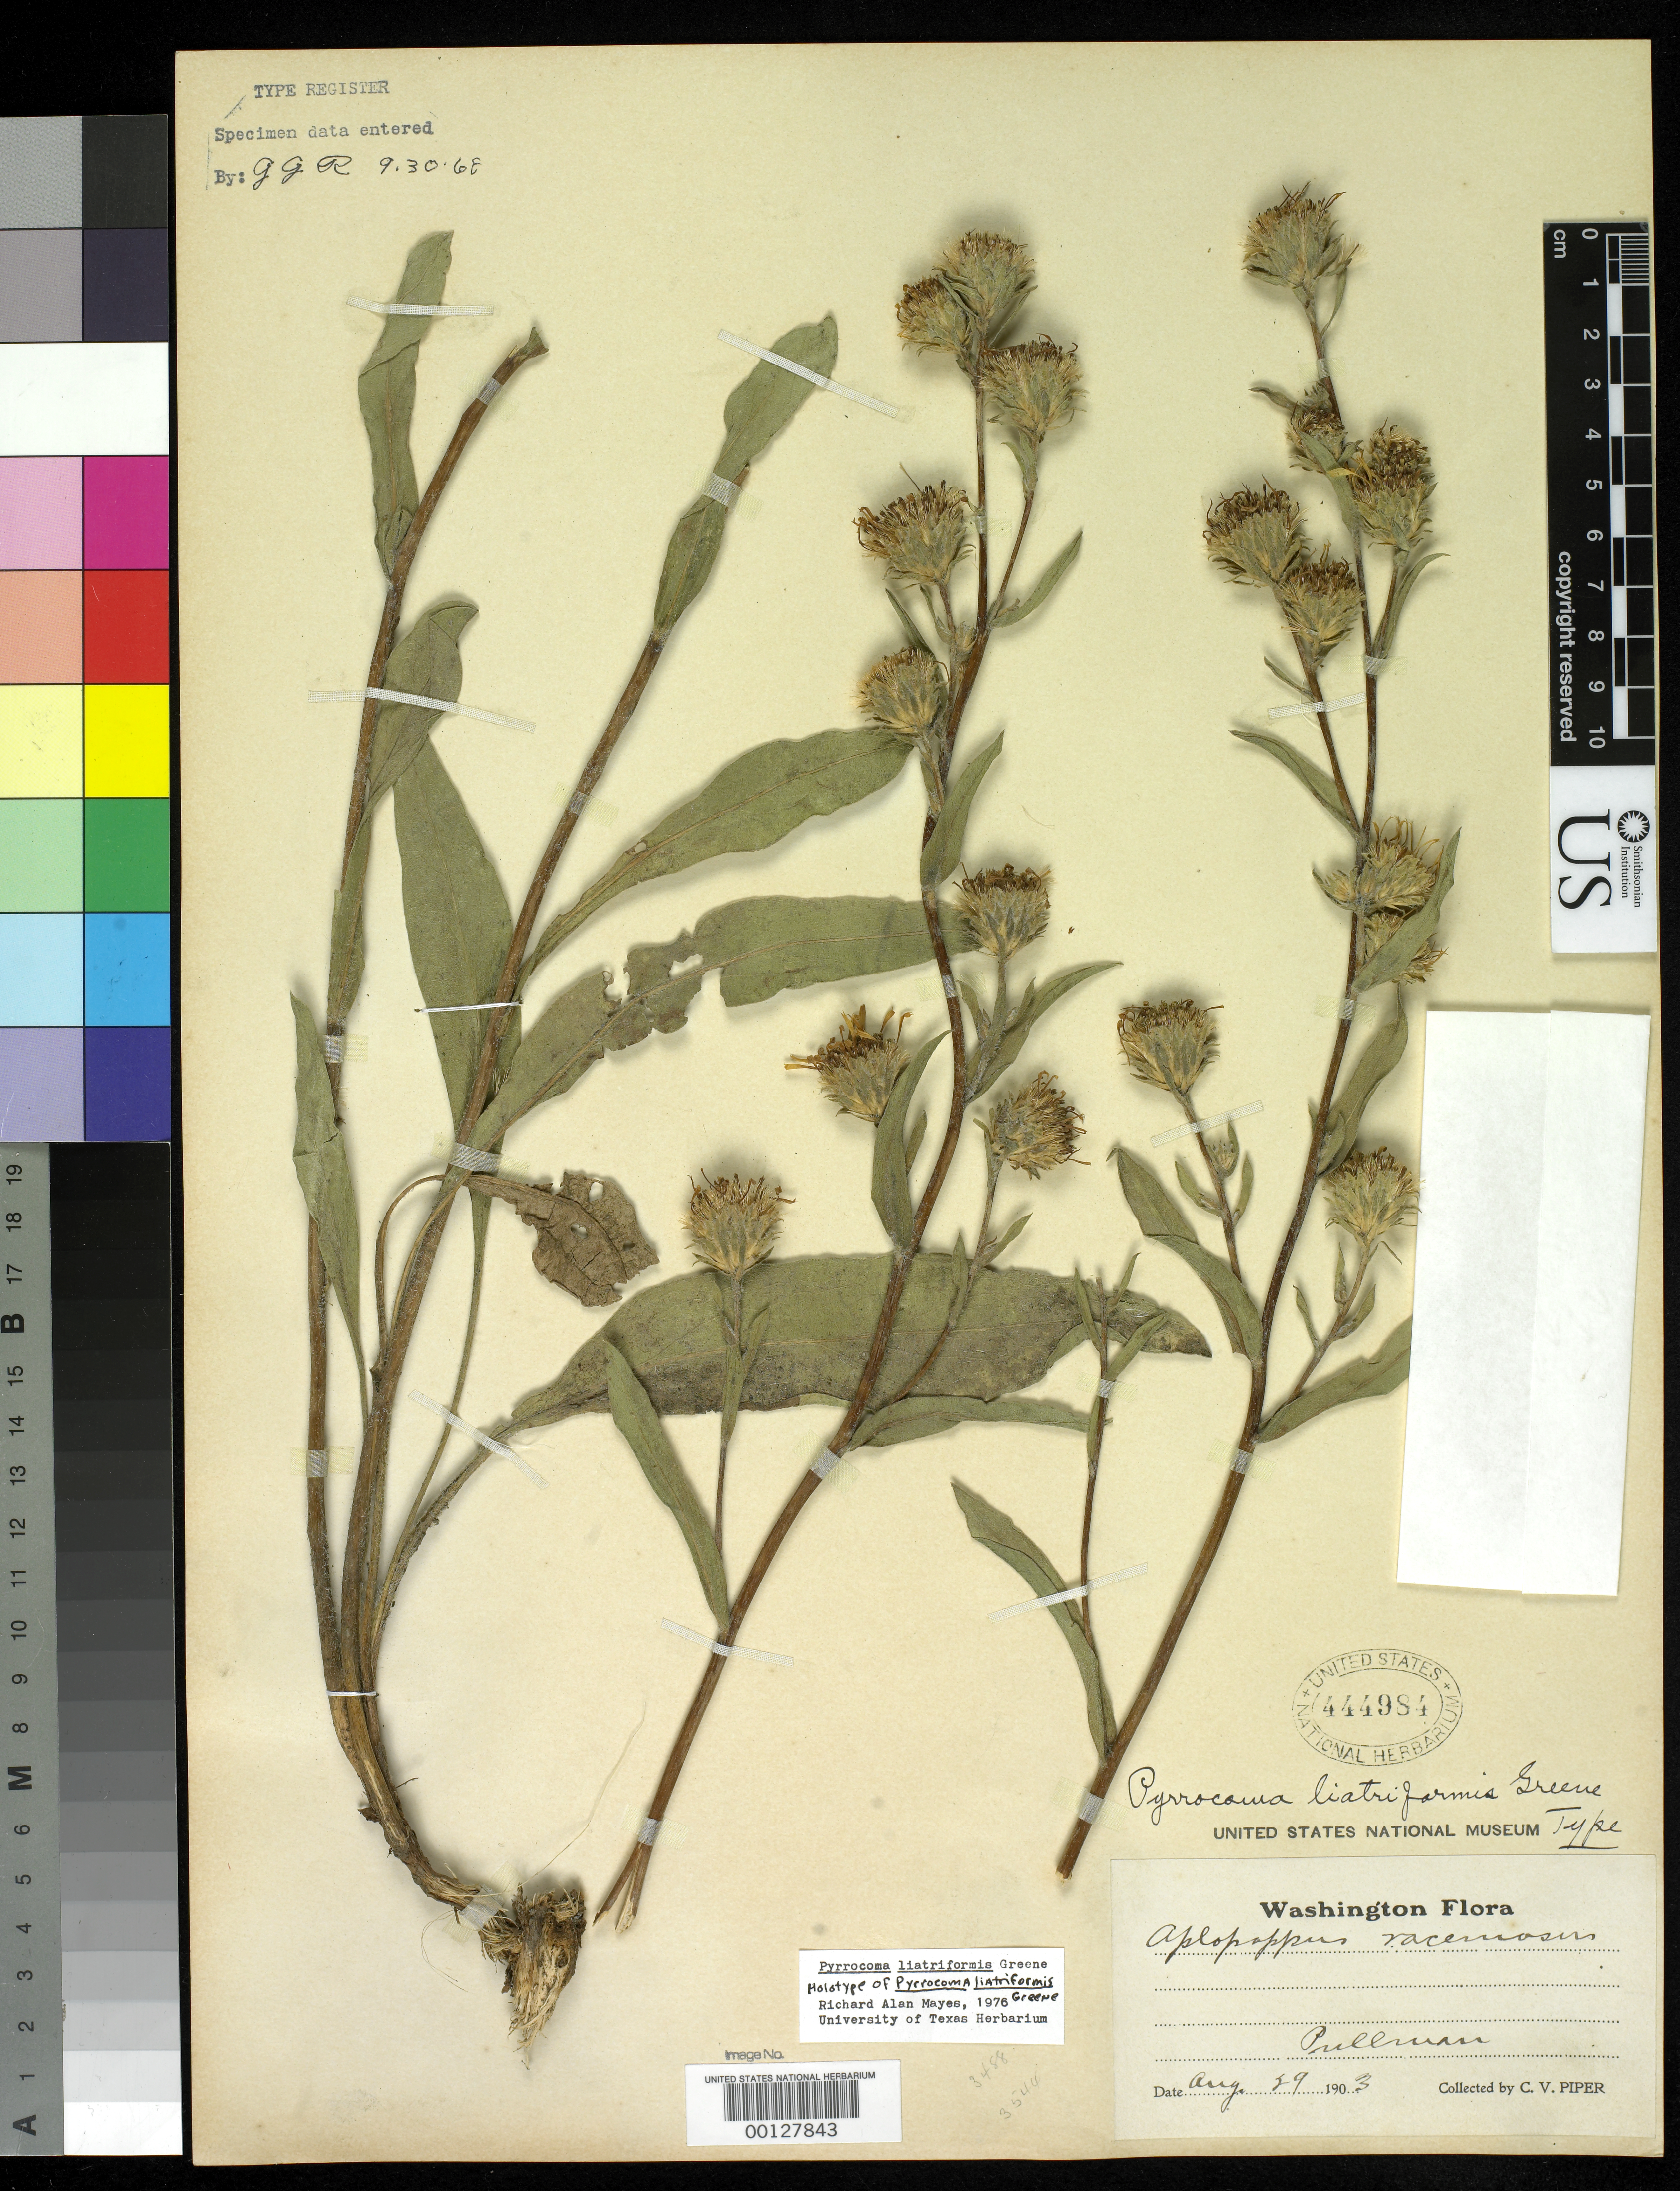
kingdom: Plantae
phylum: Tracheophyta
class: Magnoliopsida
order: Asterales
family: Asteraceae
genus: Pyrrocoma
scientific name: Pyrrocoma liatriformis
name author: Greene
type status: Isotype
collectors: C. V. Piper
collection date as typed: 29 Aug 1903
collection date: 1903-08-29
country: United States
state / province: Washington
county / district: Whitman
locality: Pullman.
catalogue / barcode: US 444984